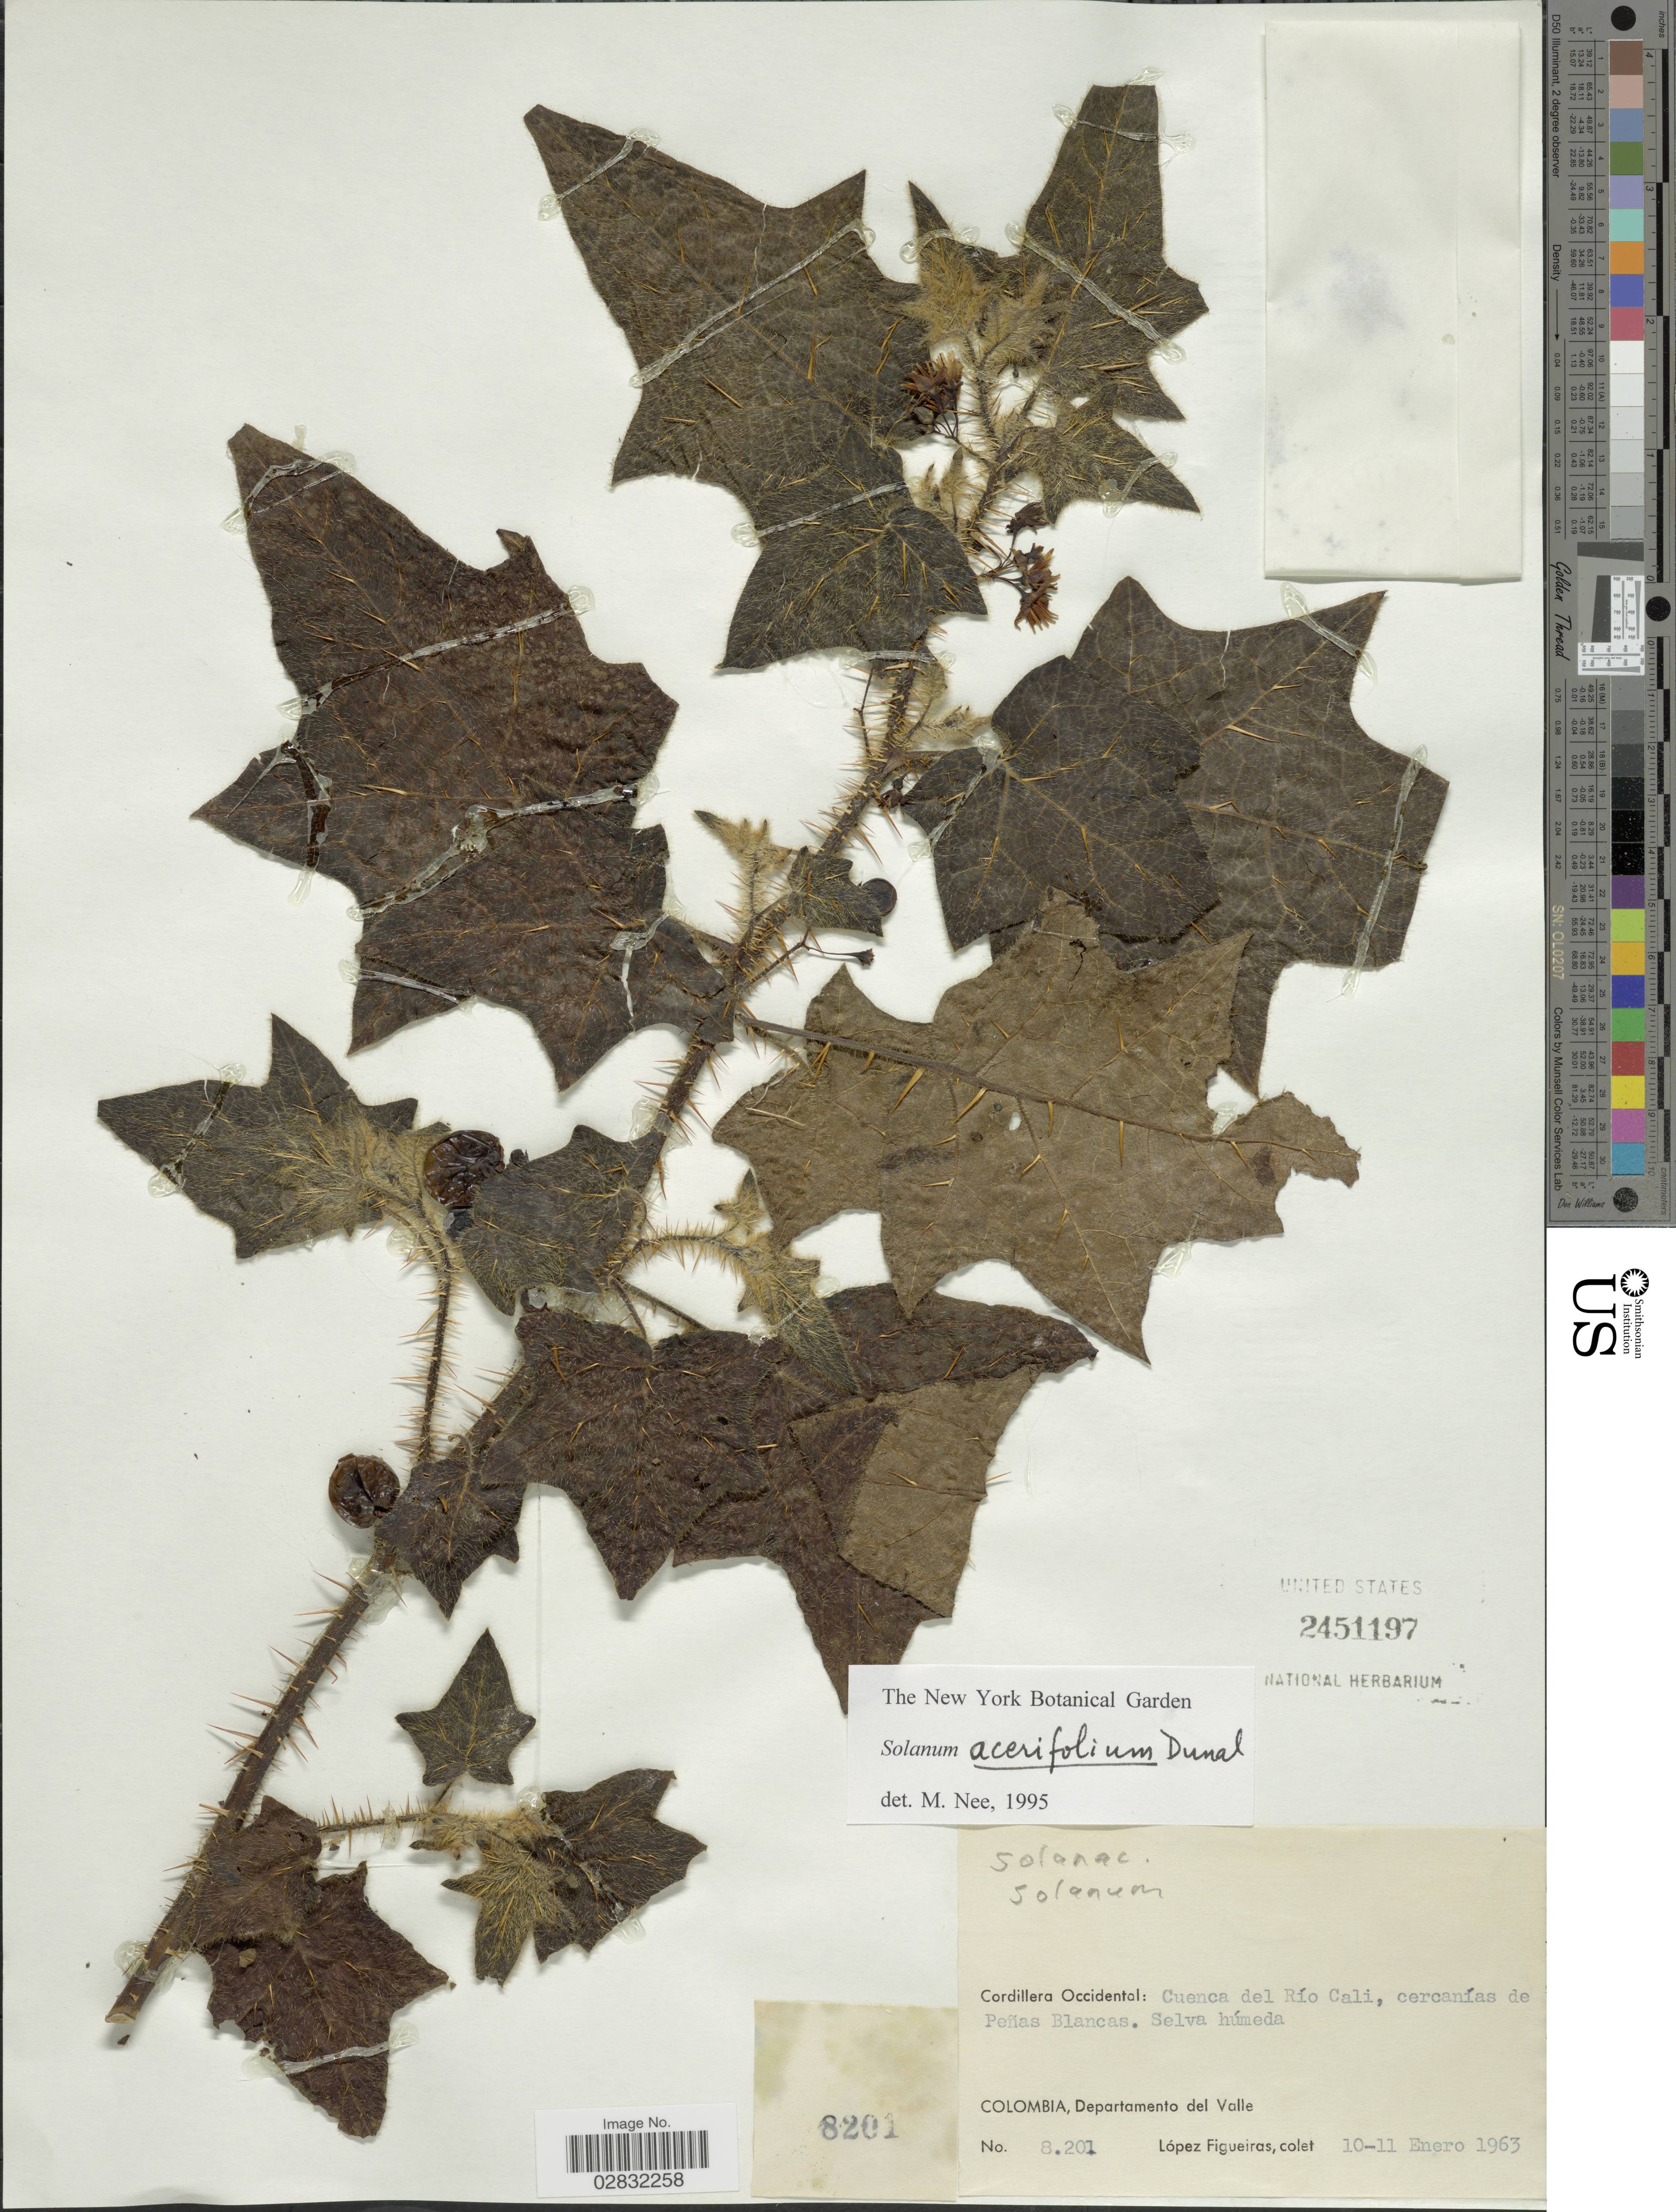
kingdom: Plantae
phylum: Tracheophyta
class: Magnoliopsida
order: Solanales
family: Solanaceae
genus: Solanum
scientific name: Solanum acerifolium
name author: Humb. & Bonpl. ex Dunal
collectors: M. López Figueiras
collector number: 8201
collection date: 1963-01-10/1963-01-11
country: Colombia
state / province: Valle del Cauca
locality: Departamento del Valle, Cordillera Occidental: Cuenca del Río Cali, cercanías de Peñas Blancas.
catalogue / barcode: US 2451197